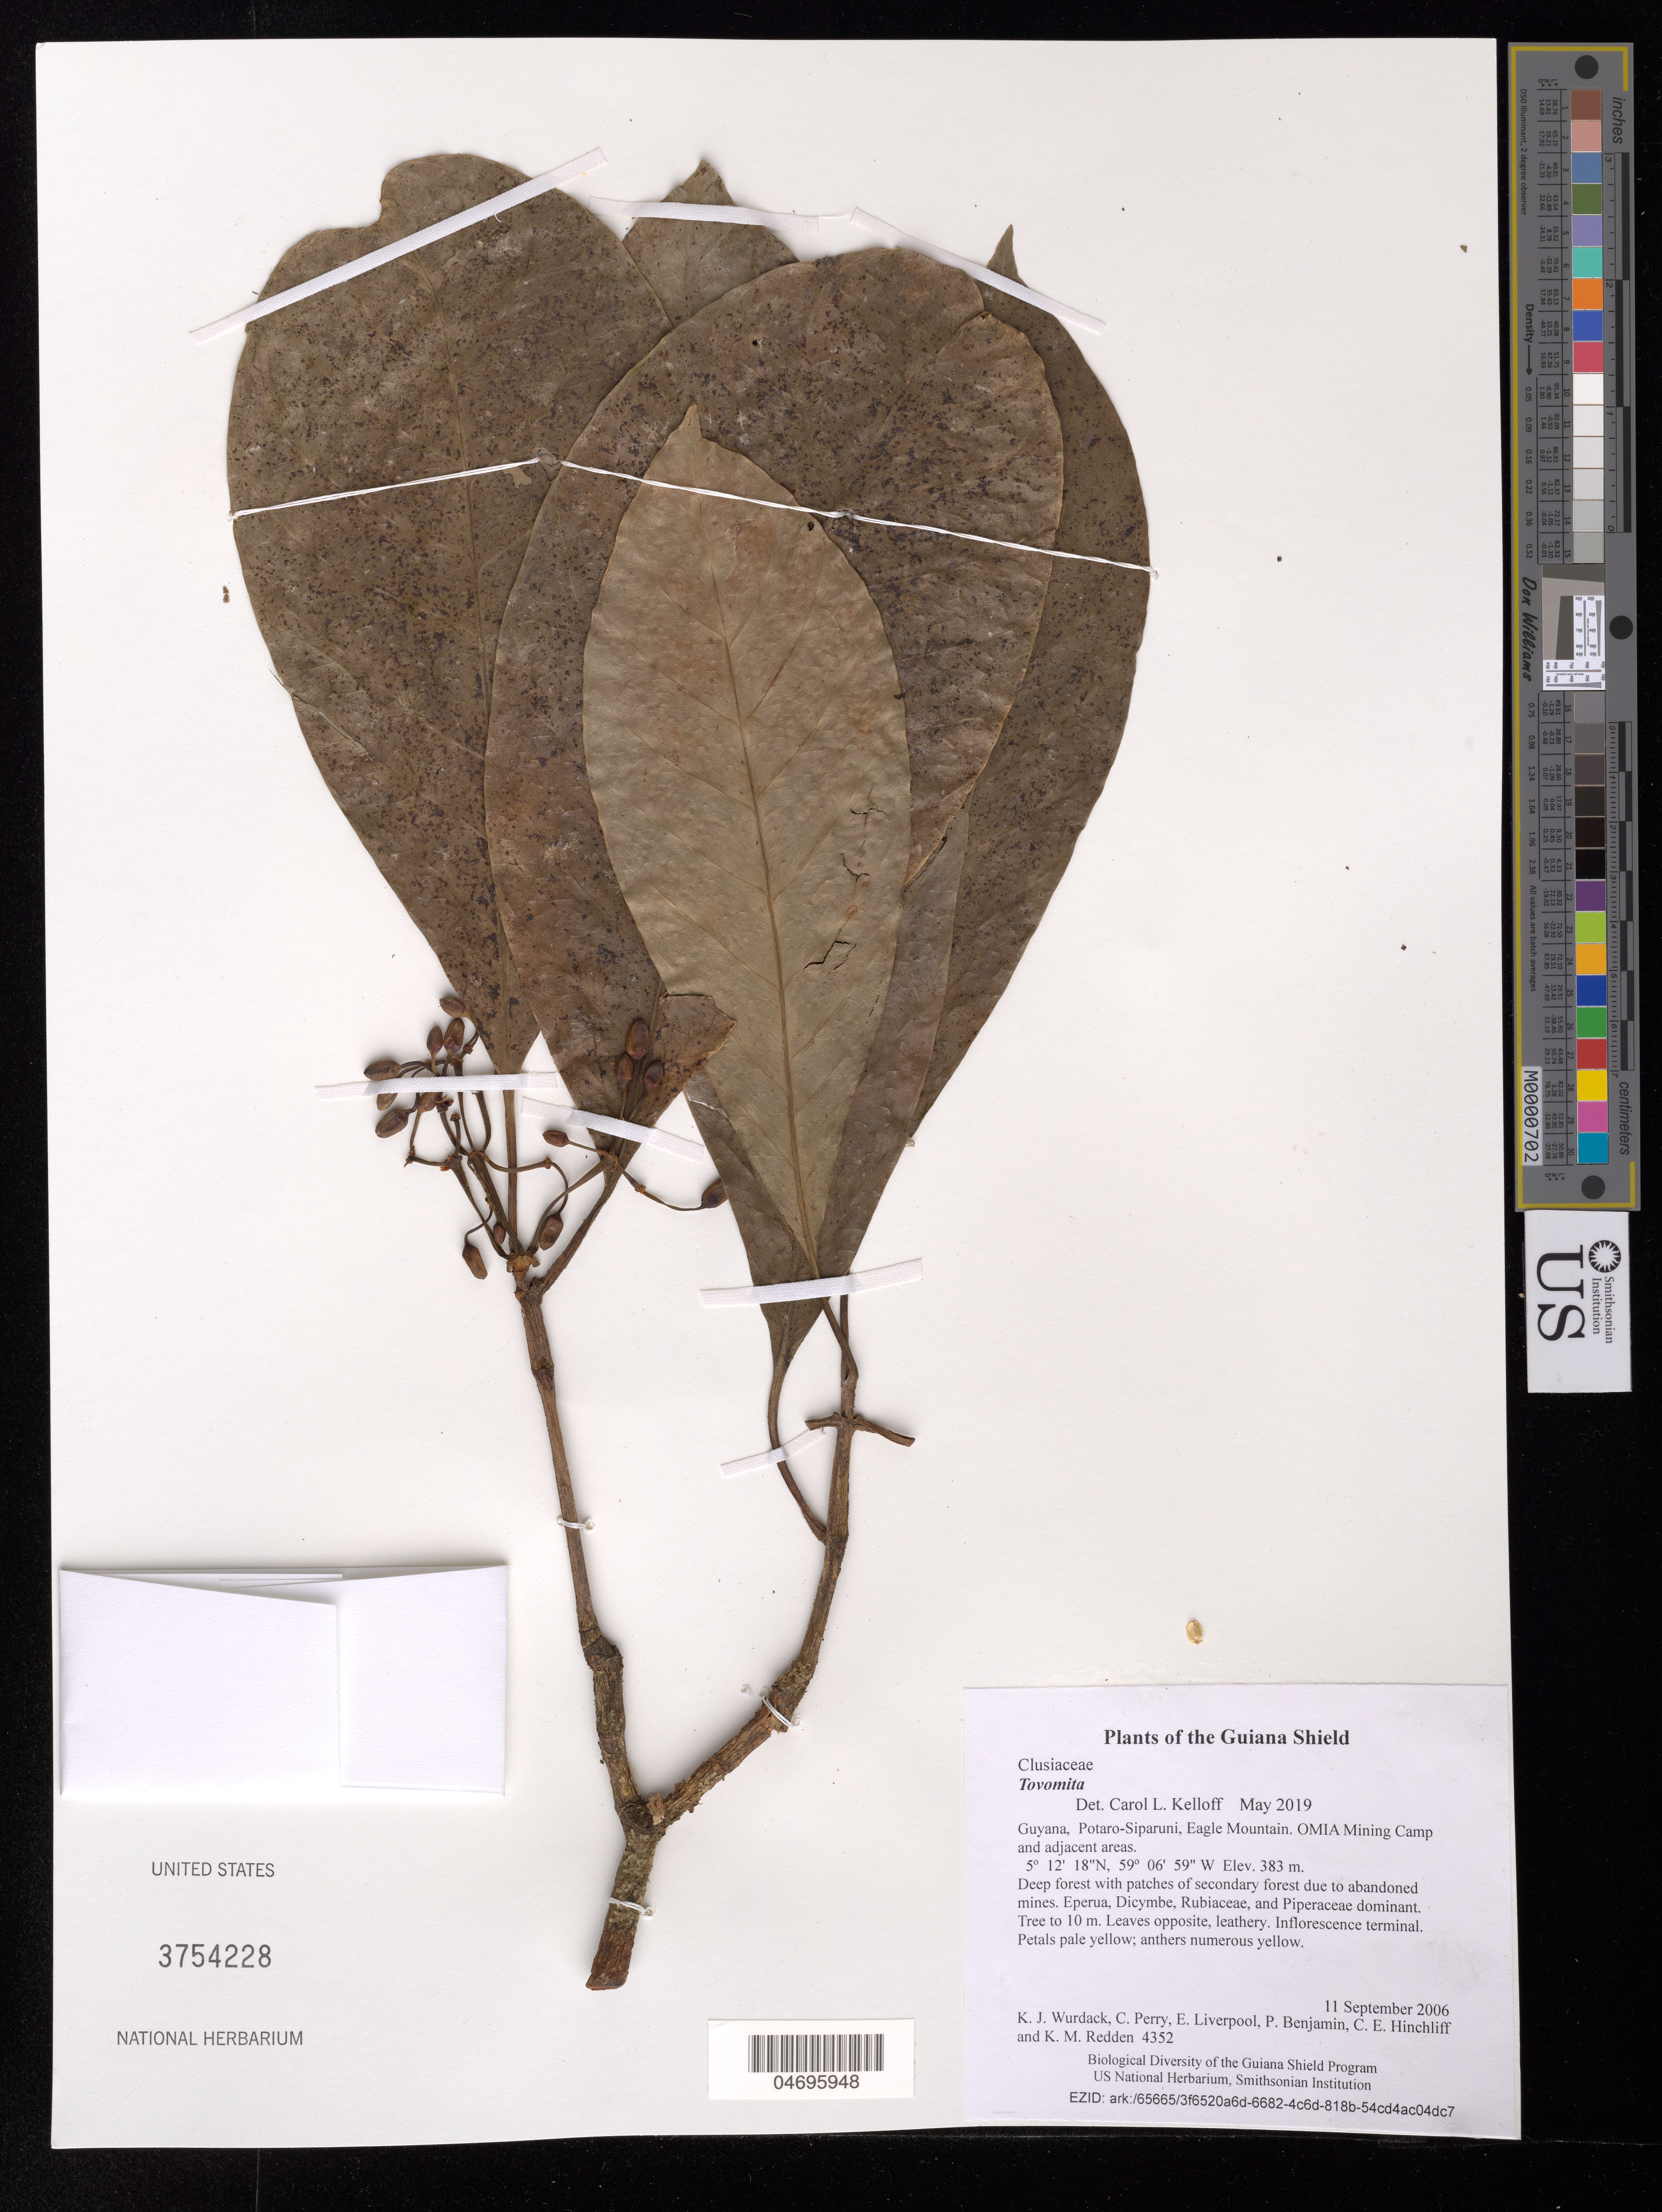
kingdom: Plantae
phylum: Tracheophyta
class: Magnoliopsida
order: Malpighiales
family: Clusiaceae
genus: Tovomita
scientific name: Tovomita sp.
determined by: Kelloff, Carol L.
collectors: K. Wurdack, C. Perry, E. Liverpool, P. Benjamin, C. E. Hinchliff & K. M. Redden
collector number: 4352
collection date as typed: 11 September 2006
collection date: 2006-09-11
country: Guyana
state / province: Potaro-Siparuni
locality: Eagle Mountain. OMIA Mining Camp and adjacent areas.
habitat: Deep forest with patches of secondary forest due to abandoned mines. Eperua, Dicymbe, Rubiaceae, and Piperaceae dominant.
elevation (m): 383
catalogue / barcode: US 3754228